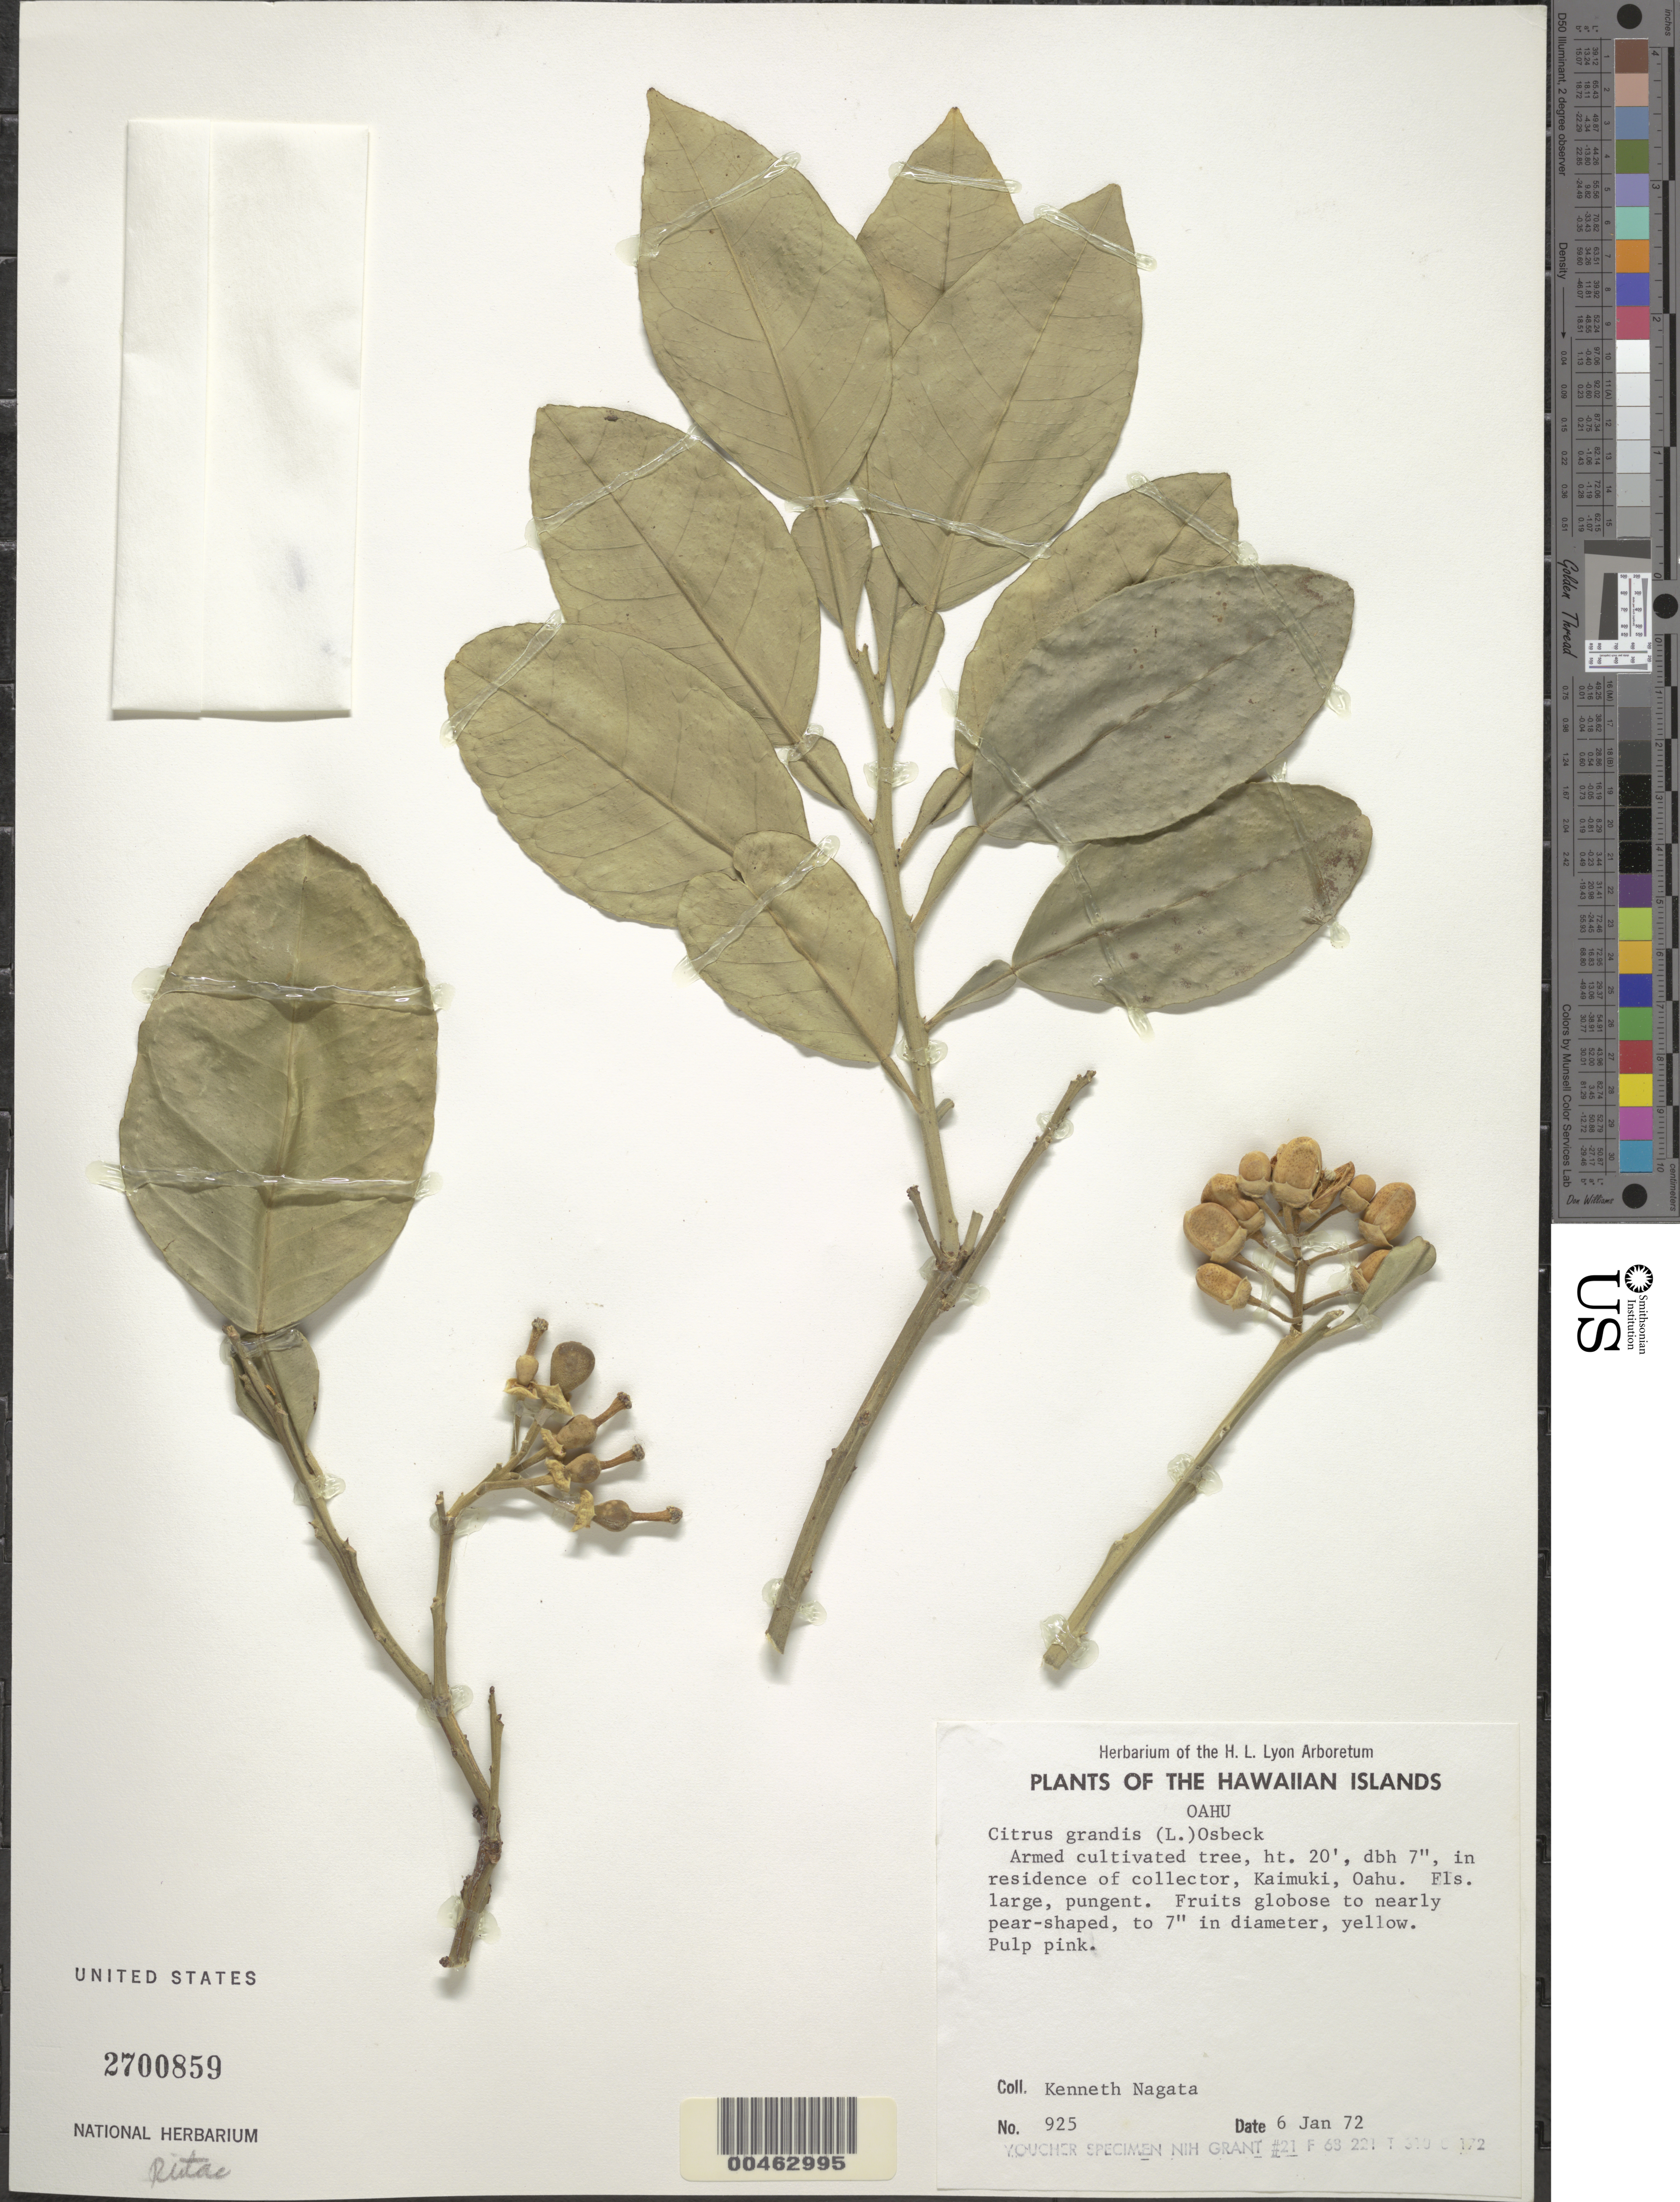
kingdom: Plantae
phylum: Tracheophyta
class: Magnoliopsida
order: Sapindales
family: Rutaceae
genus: Citrus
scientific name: Citrus grandis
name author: (L.) Osbeck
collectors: K. Nagata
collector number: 925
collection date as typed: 6 Jan 1972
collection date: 1972-01-06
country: United States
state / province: Hawaii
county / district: Honolulu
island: Oahu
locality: in residence of K. Nagata (collector), Kaimuki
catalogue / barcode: US 2700859